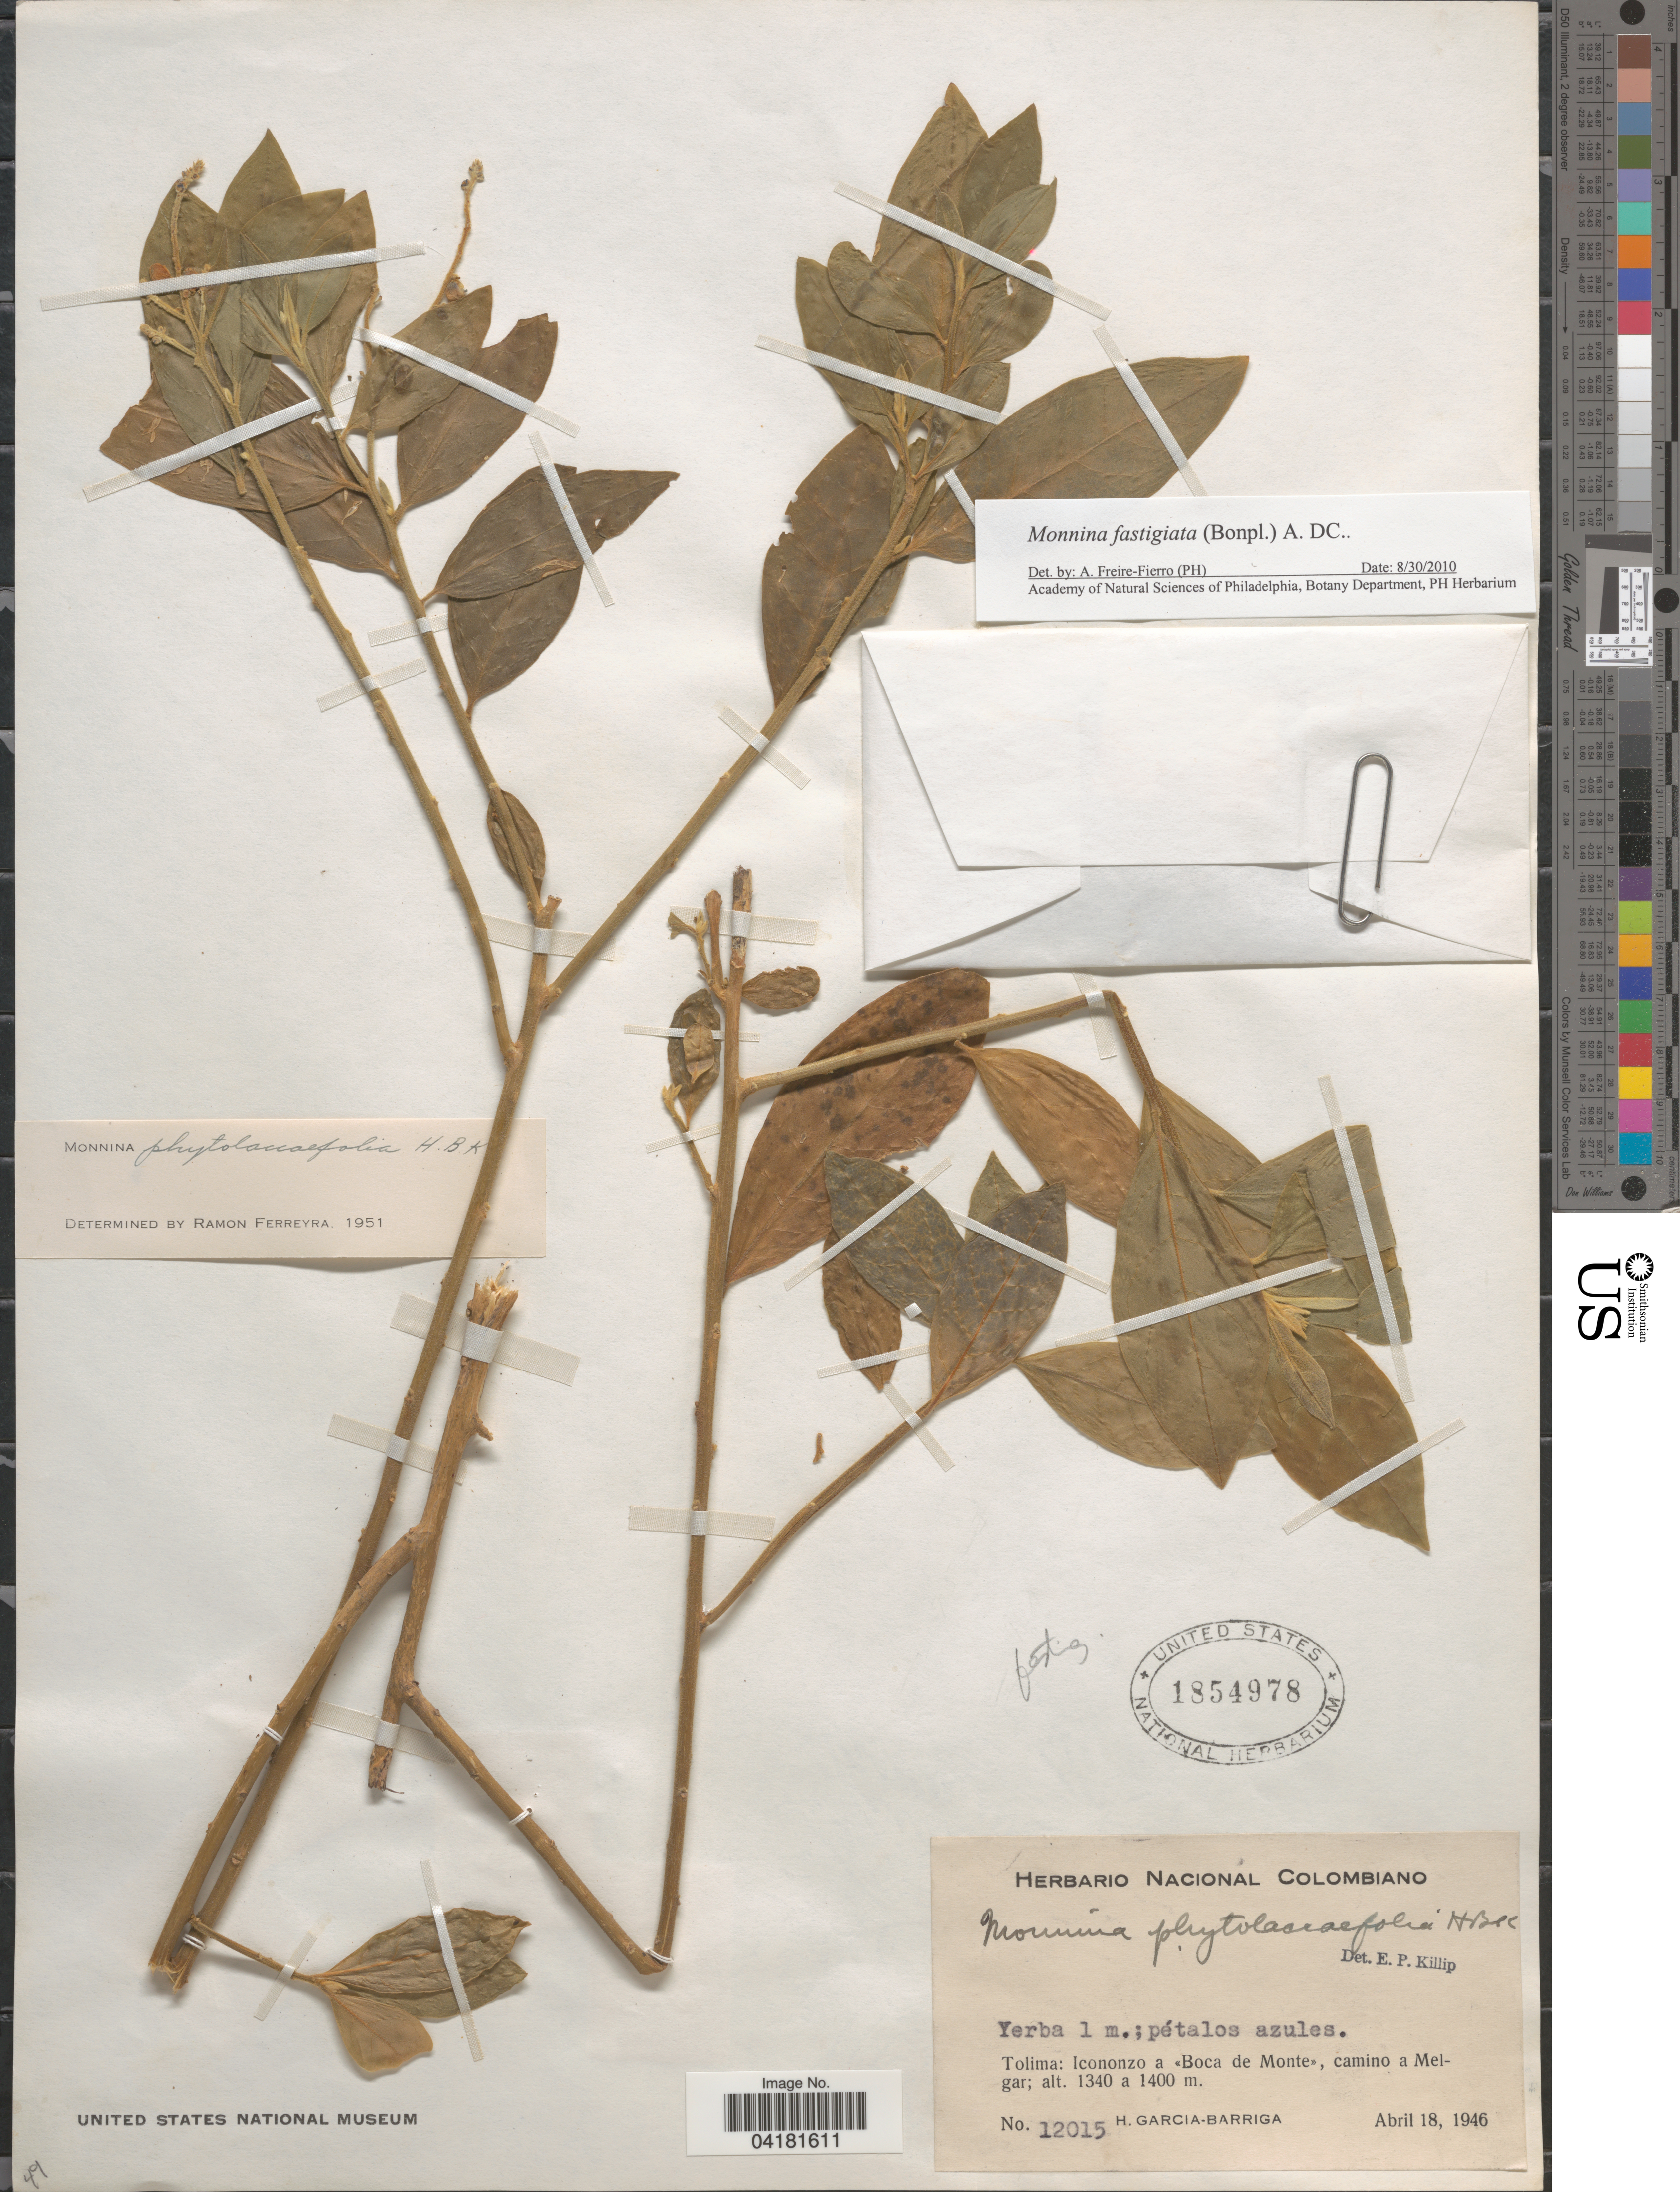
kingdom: Plantae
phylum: Tracheophyta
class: Magnoliopsida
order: Fabales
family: Polygalaceae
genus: Monnina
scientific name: Monnina fastigiata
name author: (Bonpl.) DC.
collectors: H. García Barriga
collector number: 12015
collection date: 1946-04-18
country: Colombia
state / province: Tolima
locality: Icononzo a <Boca de Monte>, camino a Melgar.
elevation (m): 1340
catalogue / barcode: US 1854978